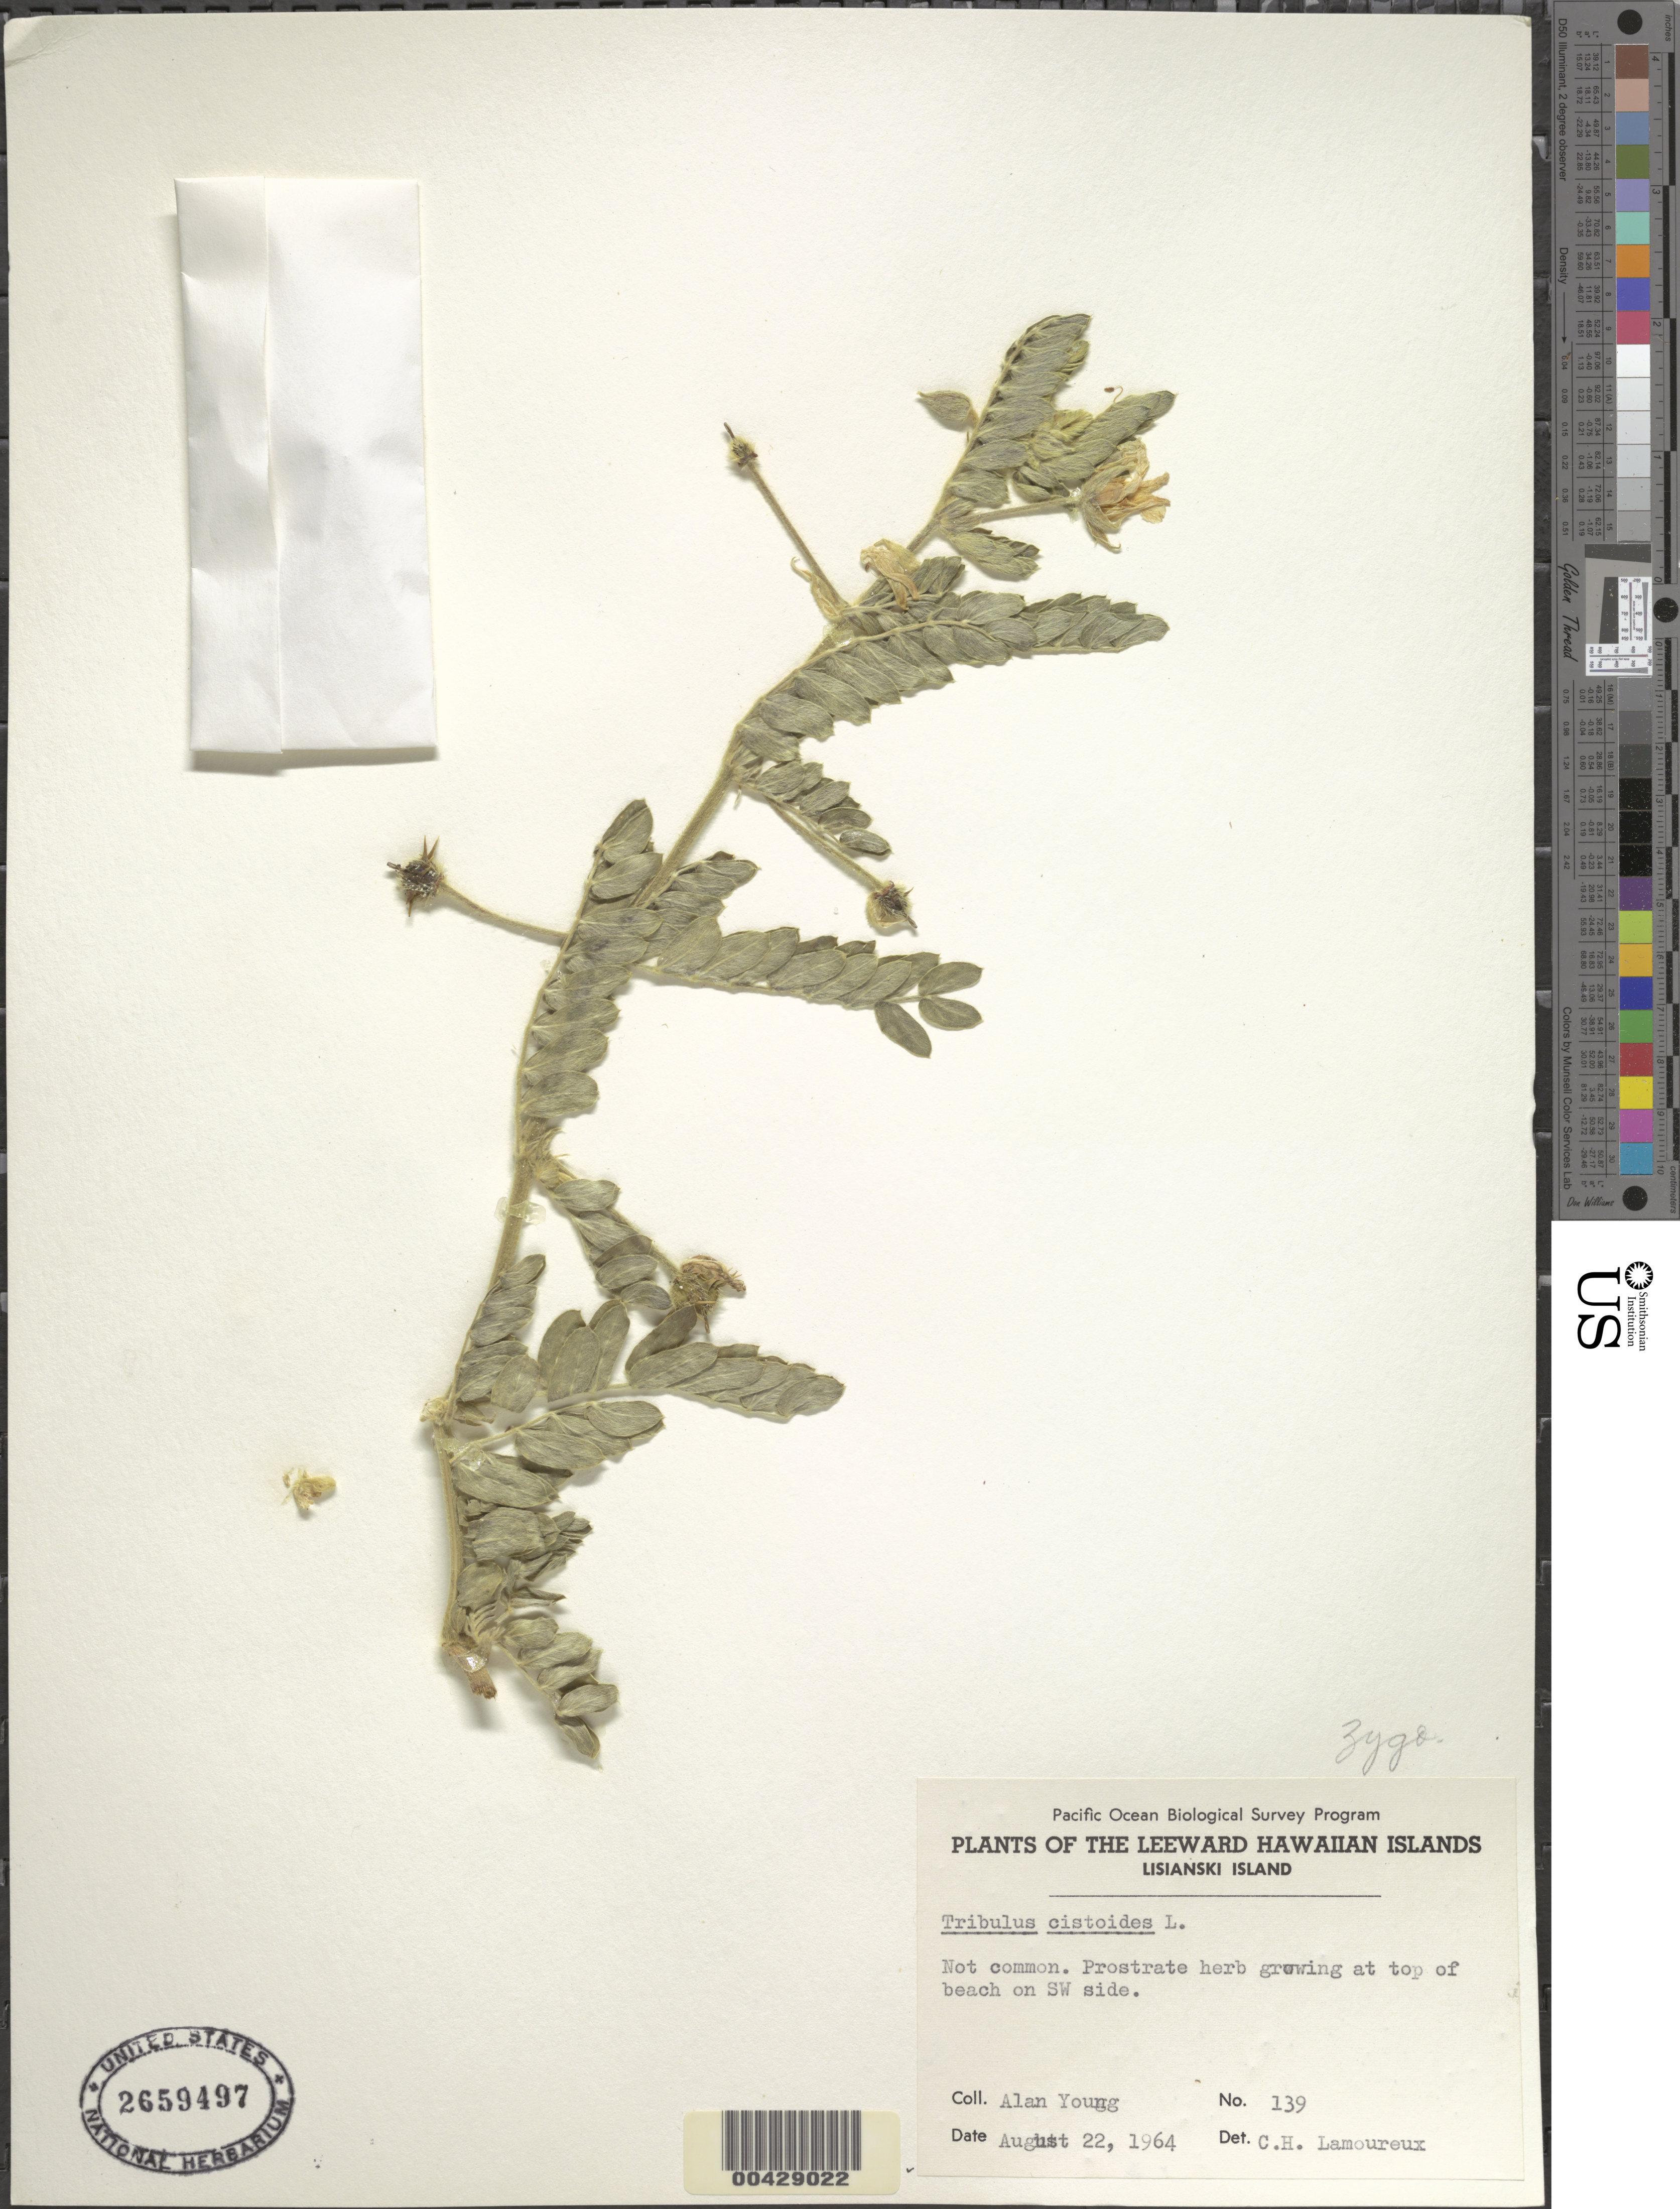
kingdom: Plantae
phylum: Tracheophyta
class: Magnoliopsida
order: Zygophyllales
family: Zygophyllaceae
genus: Tribulus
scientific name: Tribulus cistoides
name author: L.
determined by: Lamoureux, C. H.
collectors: A. Young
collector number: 139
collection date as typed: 22 Aug 1964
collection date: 1964-08-22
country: United States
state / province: Hawaii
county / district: Honolulu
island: Lisianski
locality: At top of beach on the SW side of island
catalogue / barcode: US 2659497